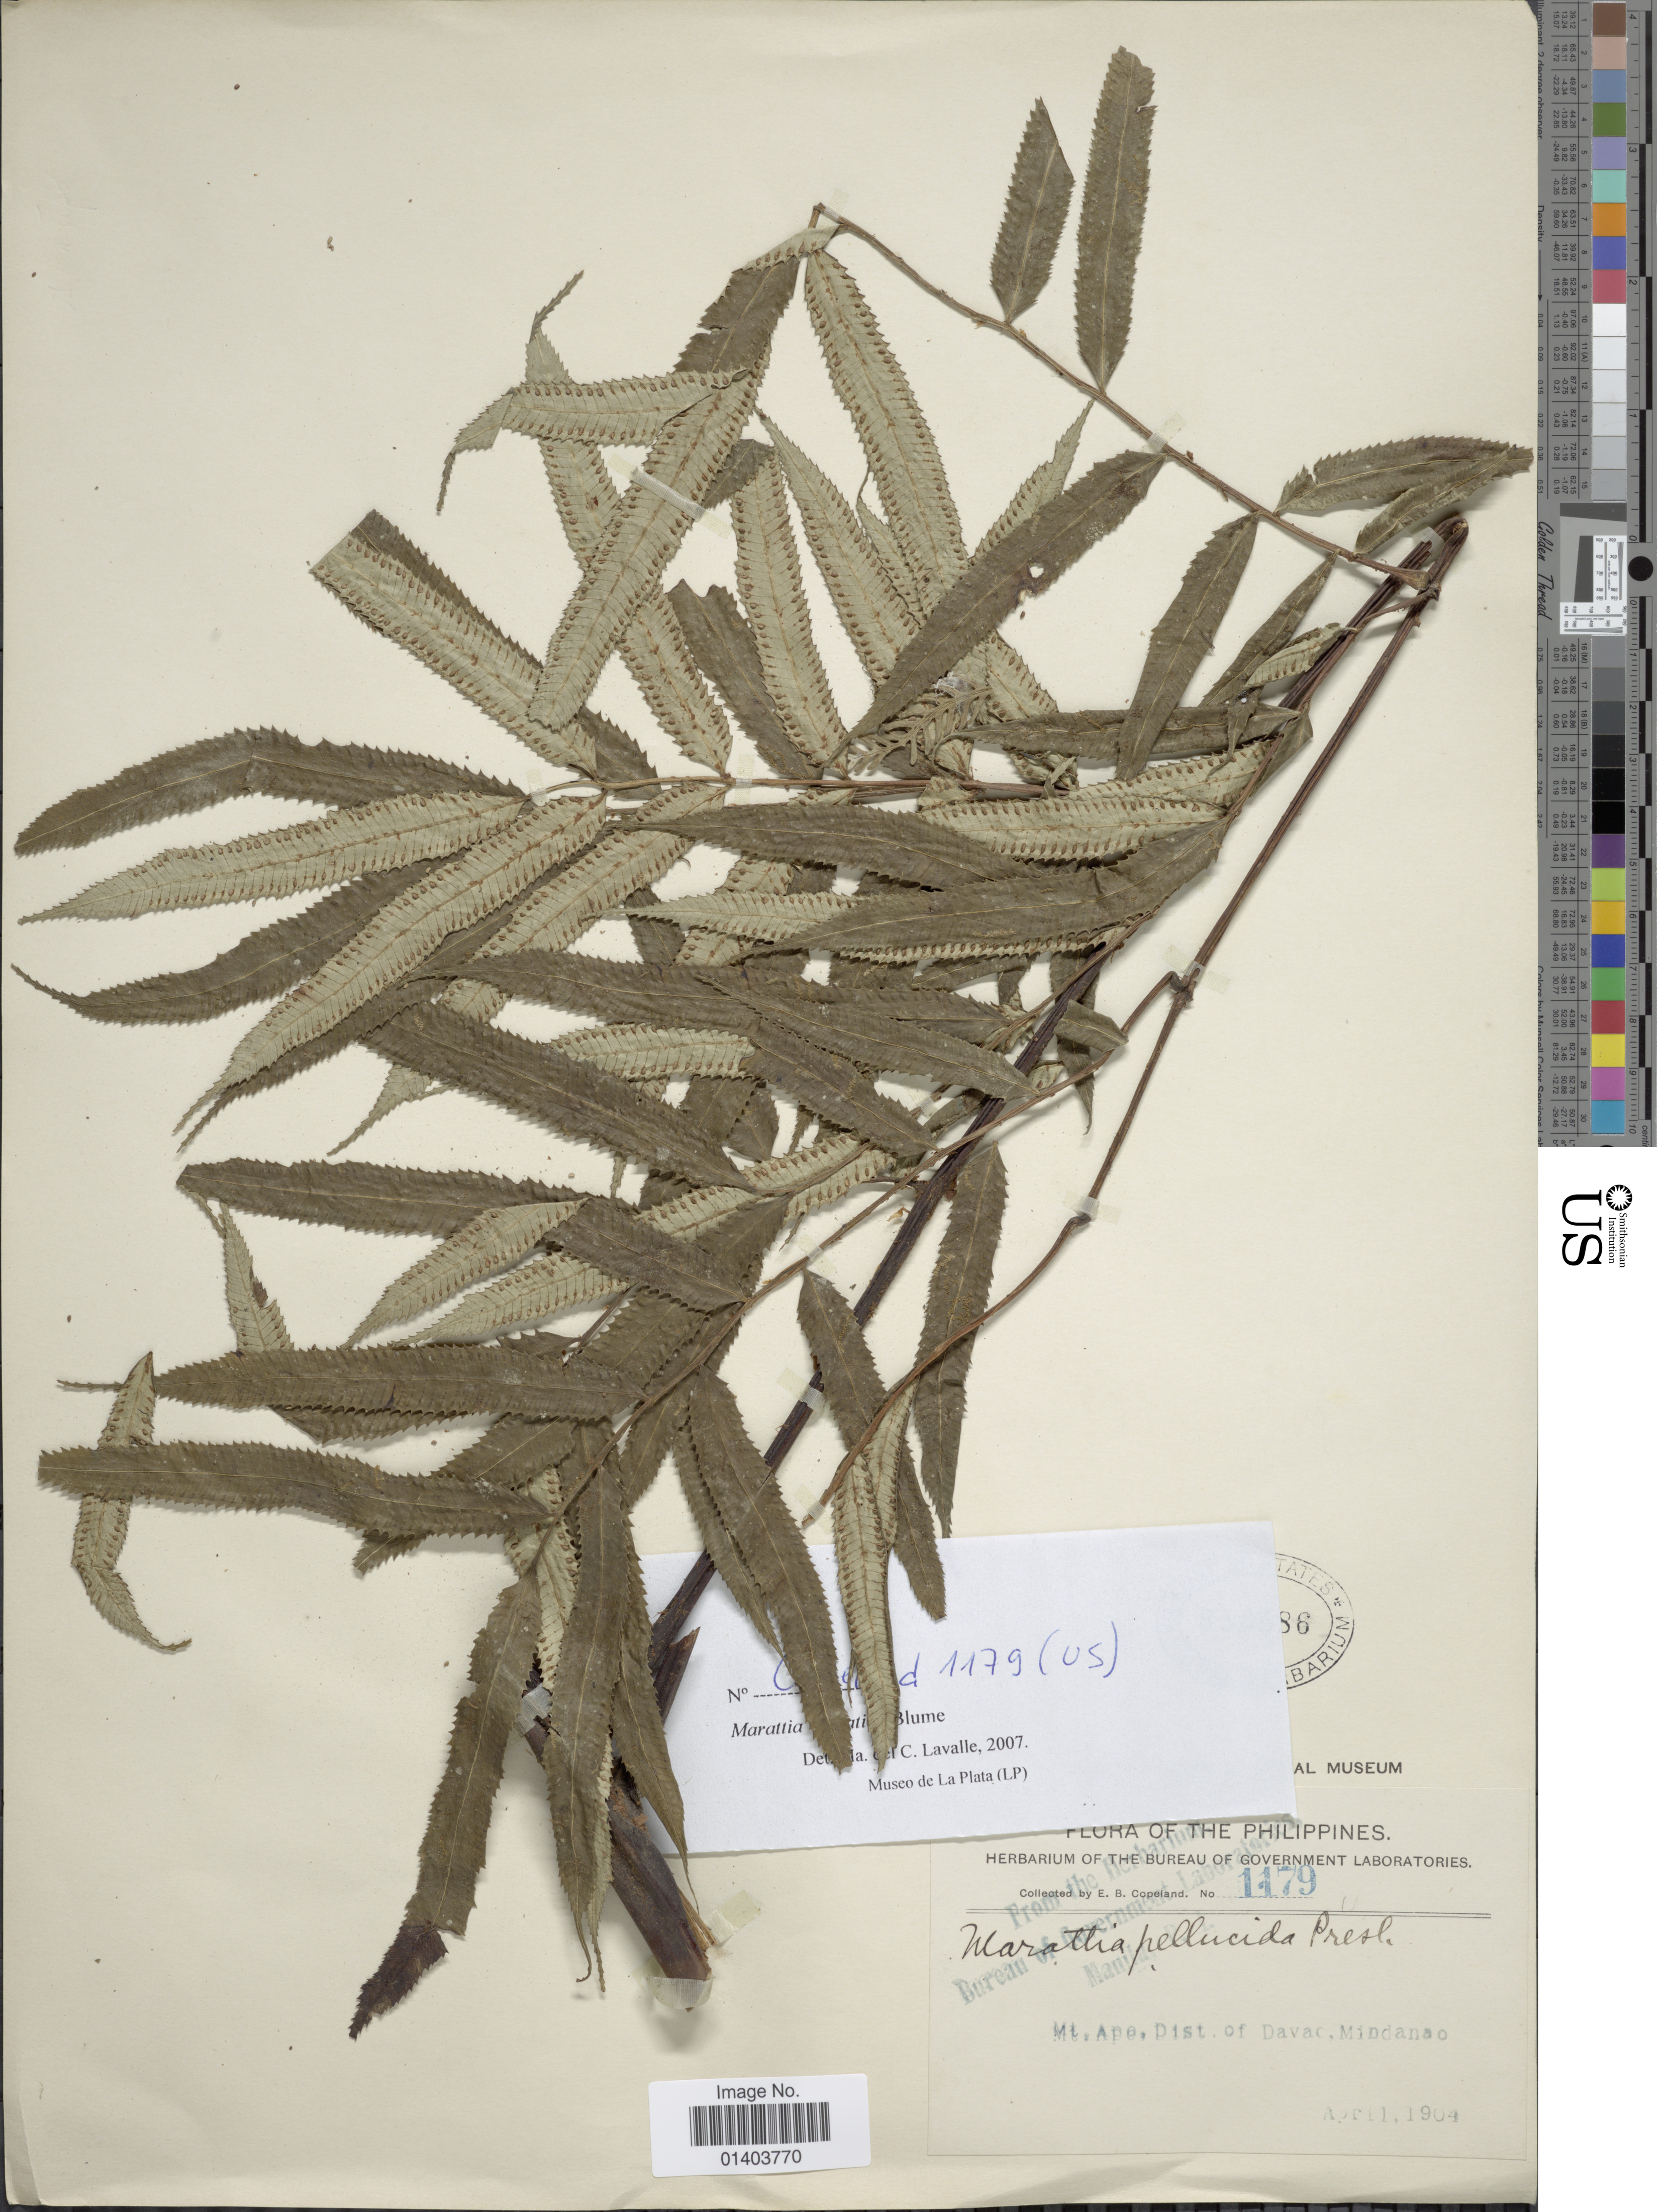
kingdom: Plantae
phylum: Tracheophyta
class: Polypodiopsida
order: Marattiales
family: Marattiaceae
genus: Ptisana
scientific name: Ptisana sylvatica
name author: (Blume) Murdock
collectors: E. B. Copeland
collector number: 1179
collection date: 1904-04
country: Philippines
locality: Mt Apo, Dist. of Davac, Mindanao